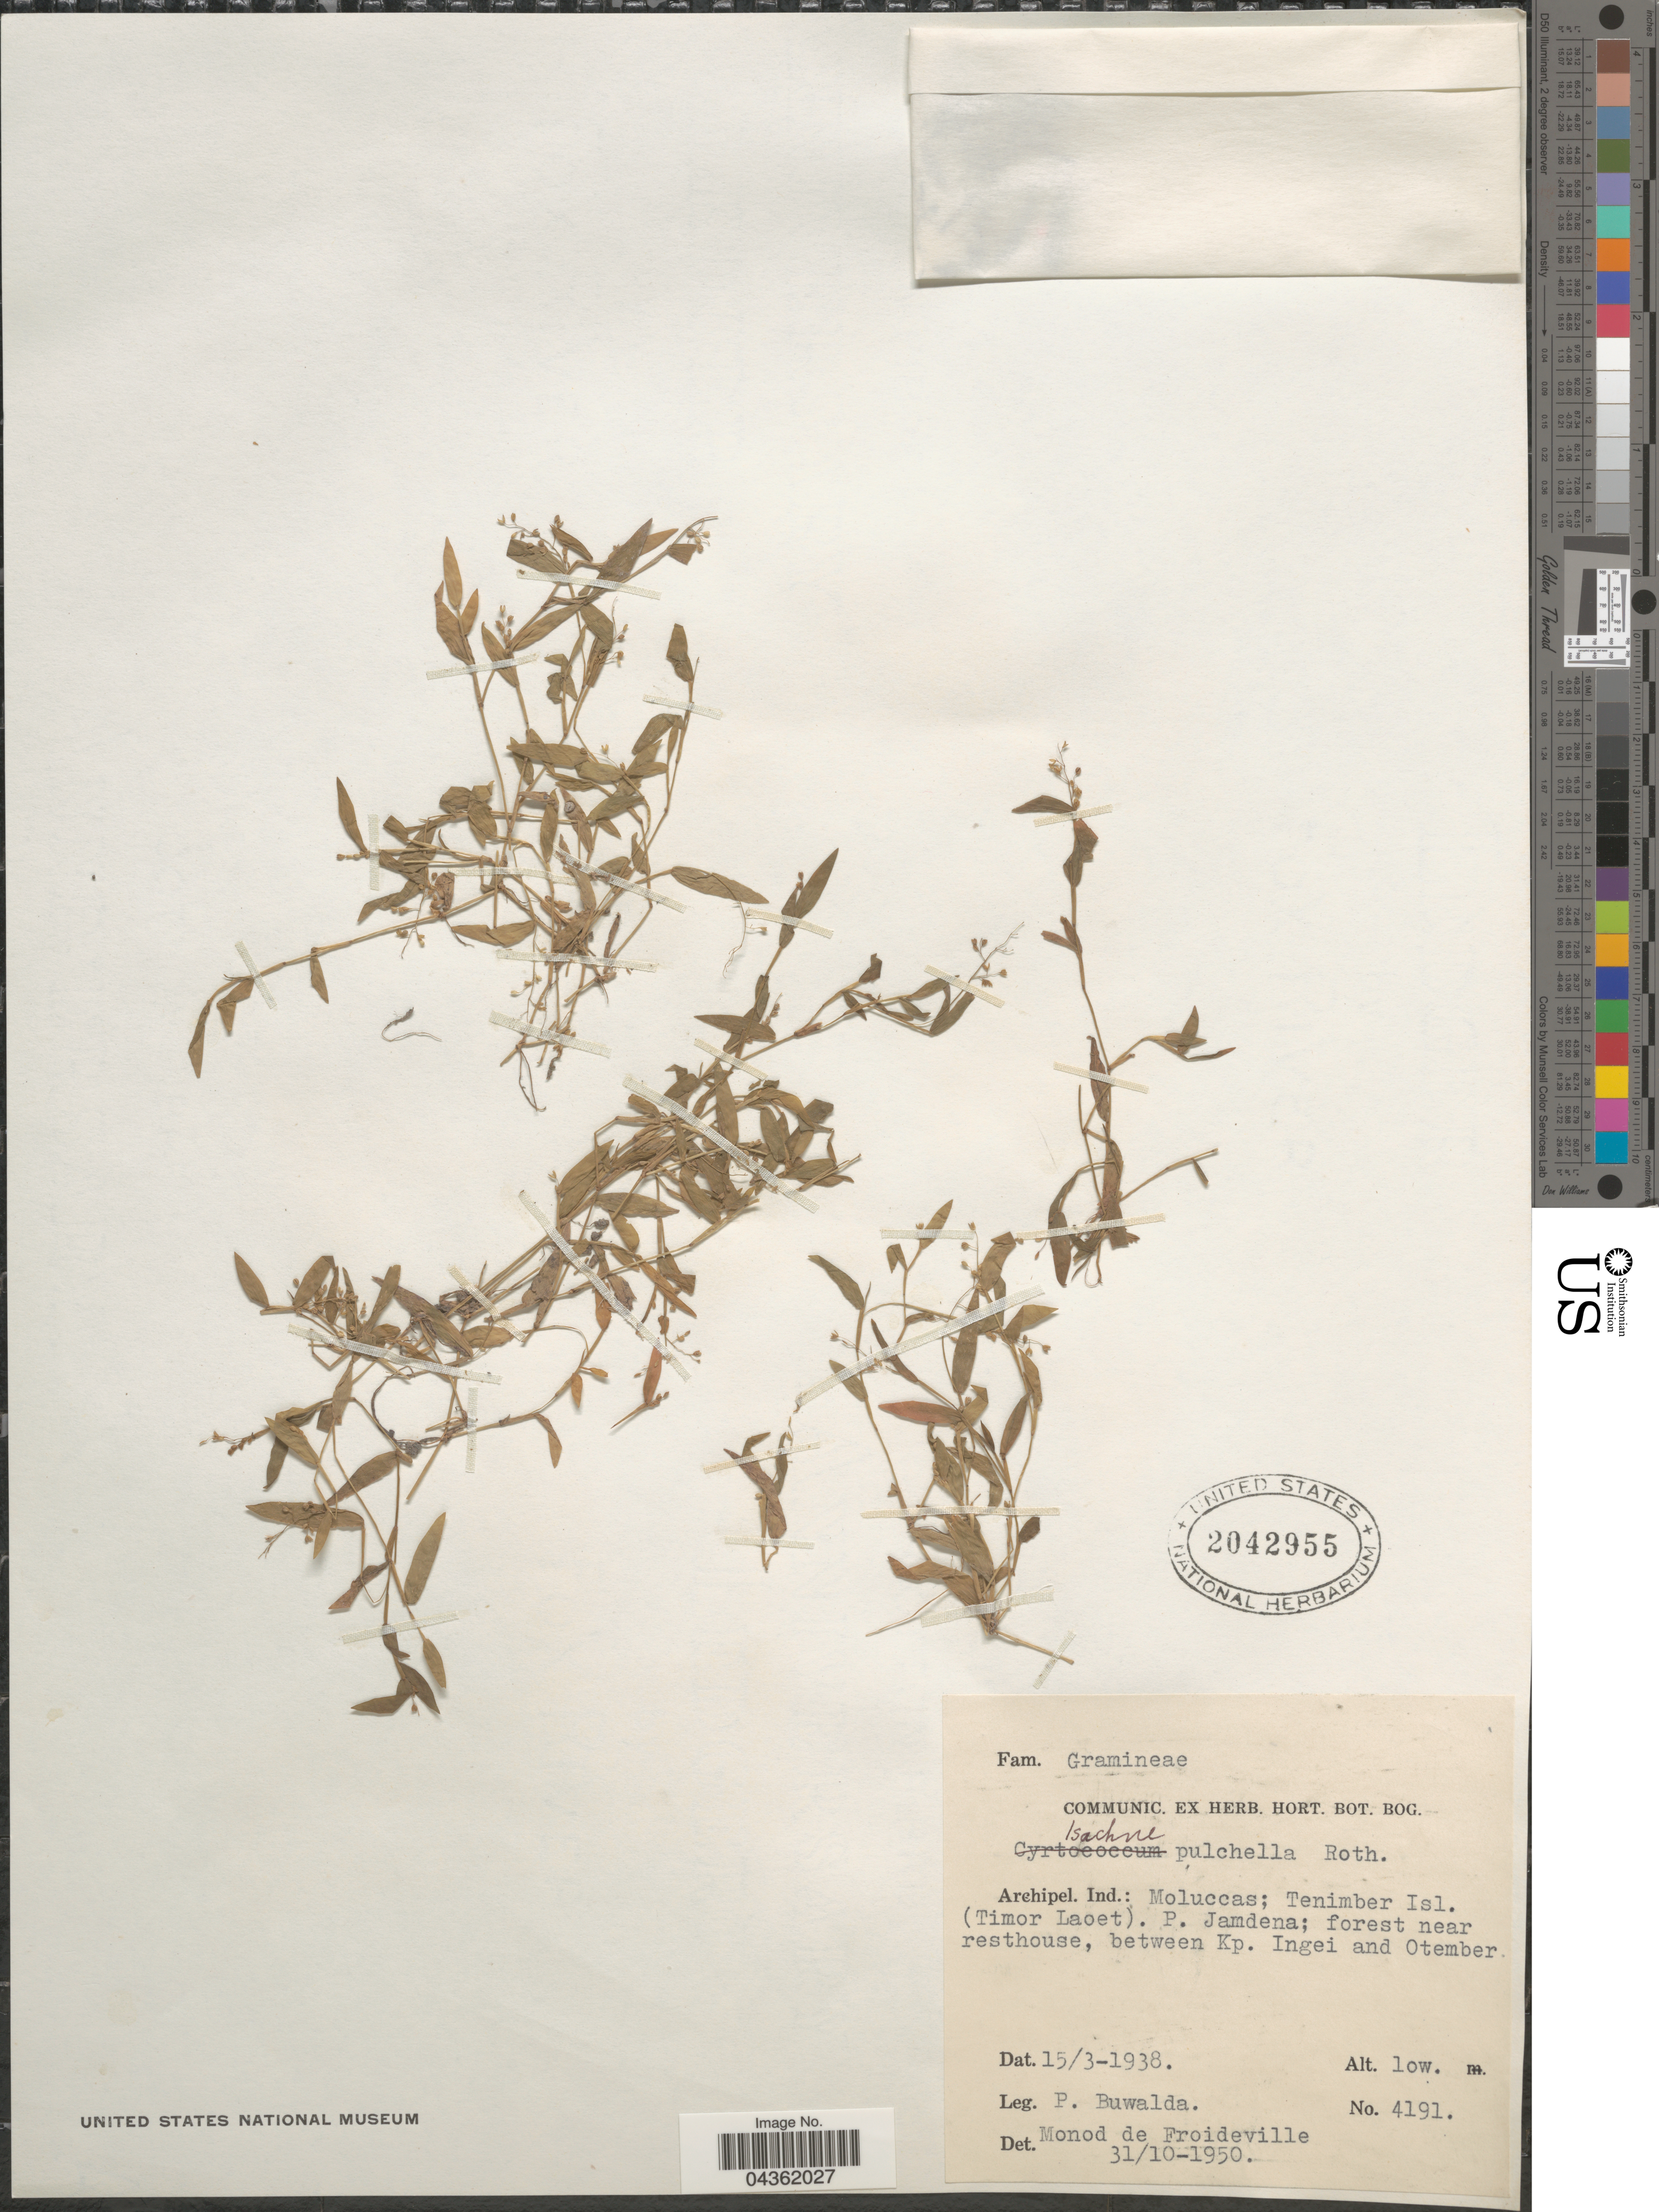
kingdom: Plantae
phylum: Tracheophyta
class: Liliopsida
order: Poales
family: Poaceae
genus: Isachne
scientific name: Isachne pulchella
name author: Roth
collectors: P. Buwalda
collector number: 4191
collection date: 1938-03-15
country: Indonesia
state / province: Maluku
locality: Archipel. Ind.: Moluccas; Tenimber Isl. (Timor Laoet). P. Jamdena; forest near resthouse, between Kp. Ingei and Otember.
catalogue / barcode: US 2042955